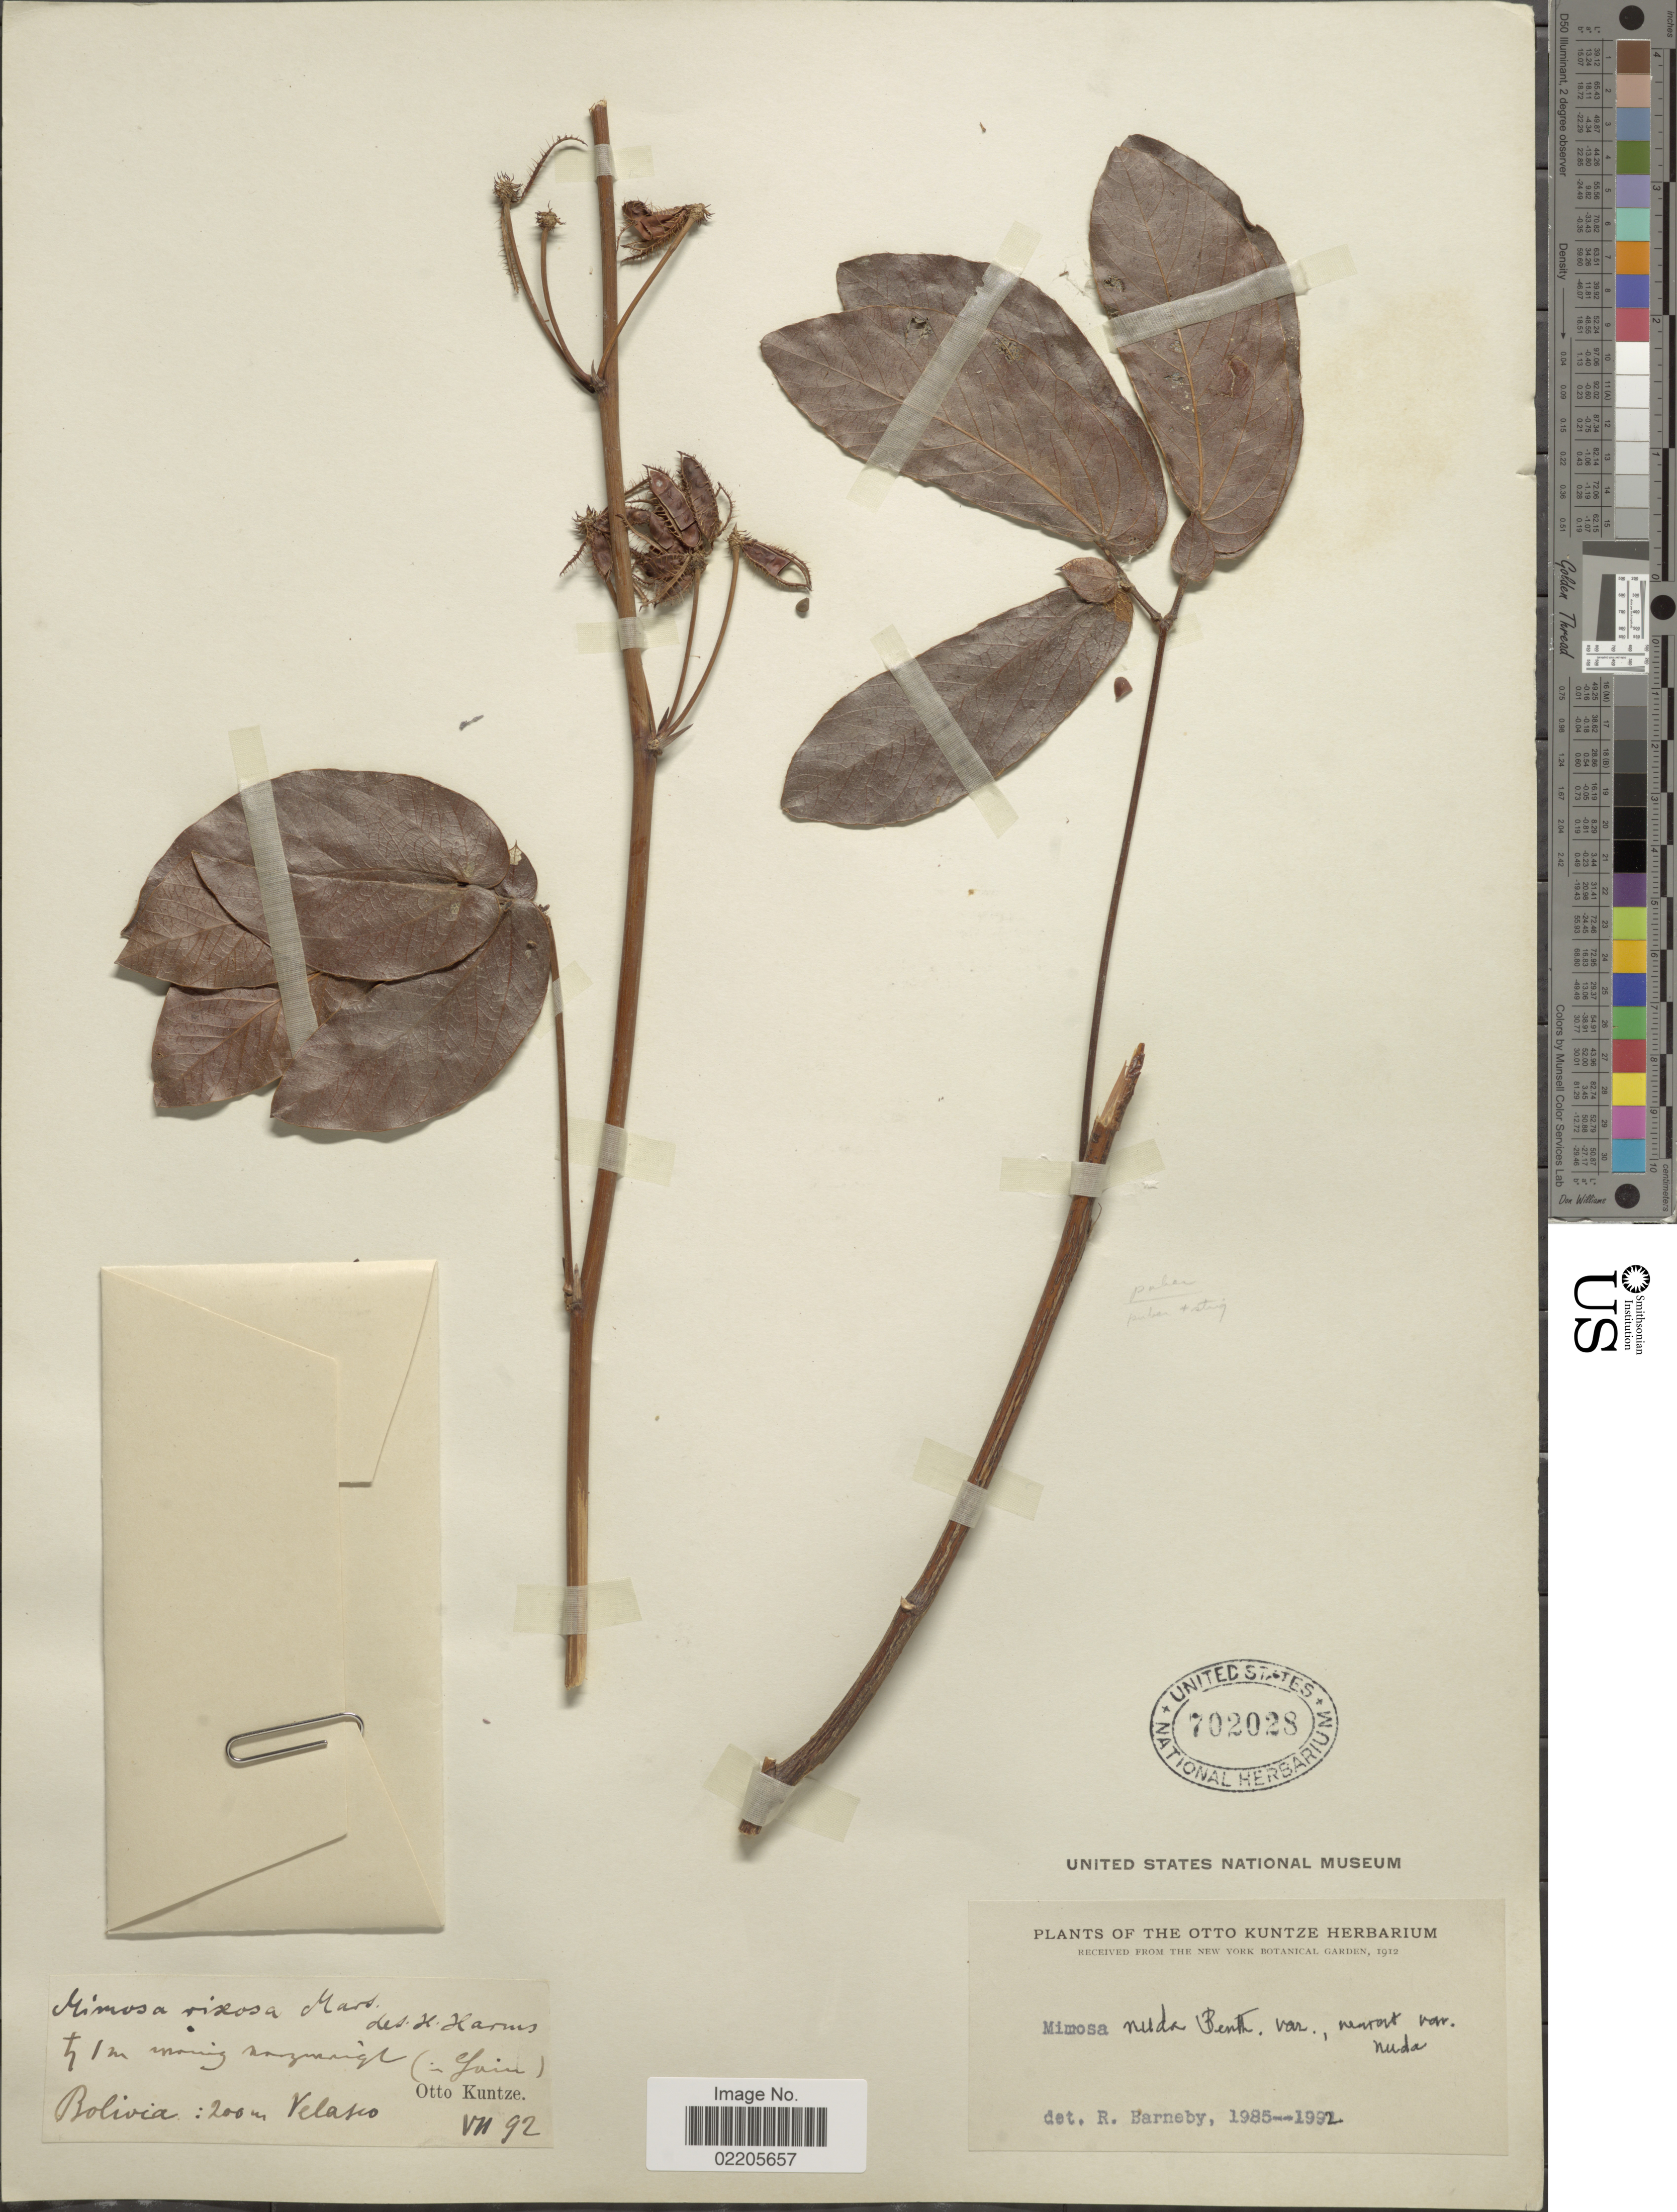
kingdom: Plantae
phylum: Tracheophyta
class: Magnoliopsida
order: Fabales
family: Fabaceae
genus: Mimosa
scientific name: Mimosa debilis var. debilis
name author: Humb. & Bonpl. ex Willd.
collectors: C.E.O. Kuntze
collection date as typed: Transcribed d/m/y: /7/92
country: Bolivia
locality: Velasco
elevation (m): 200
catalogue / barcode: US 702028